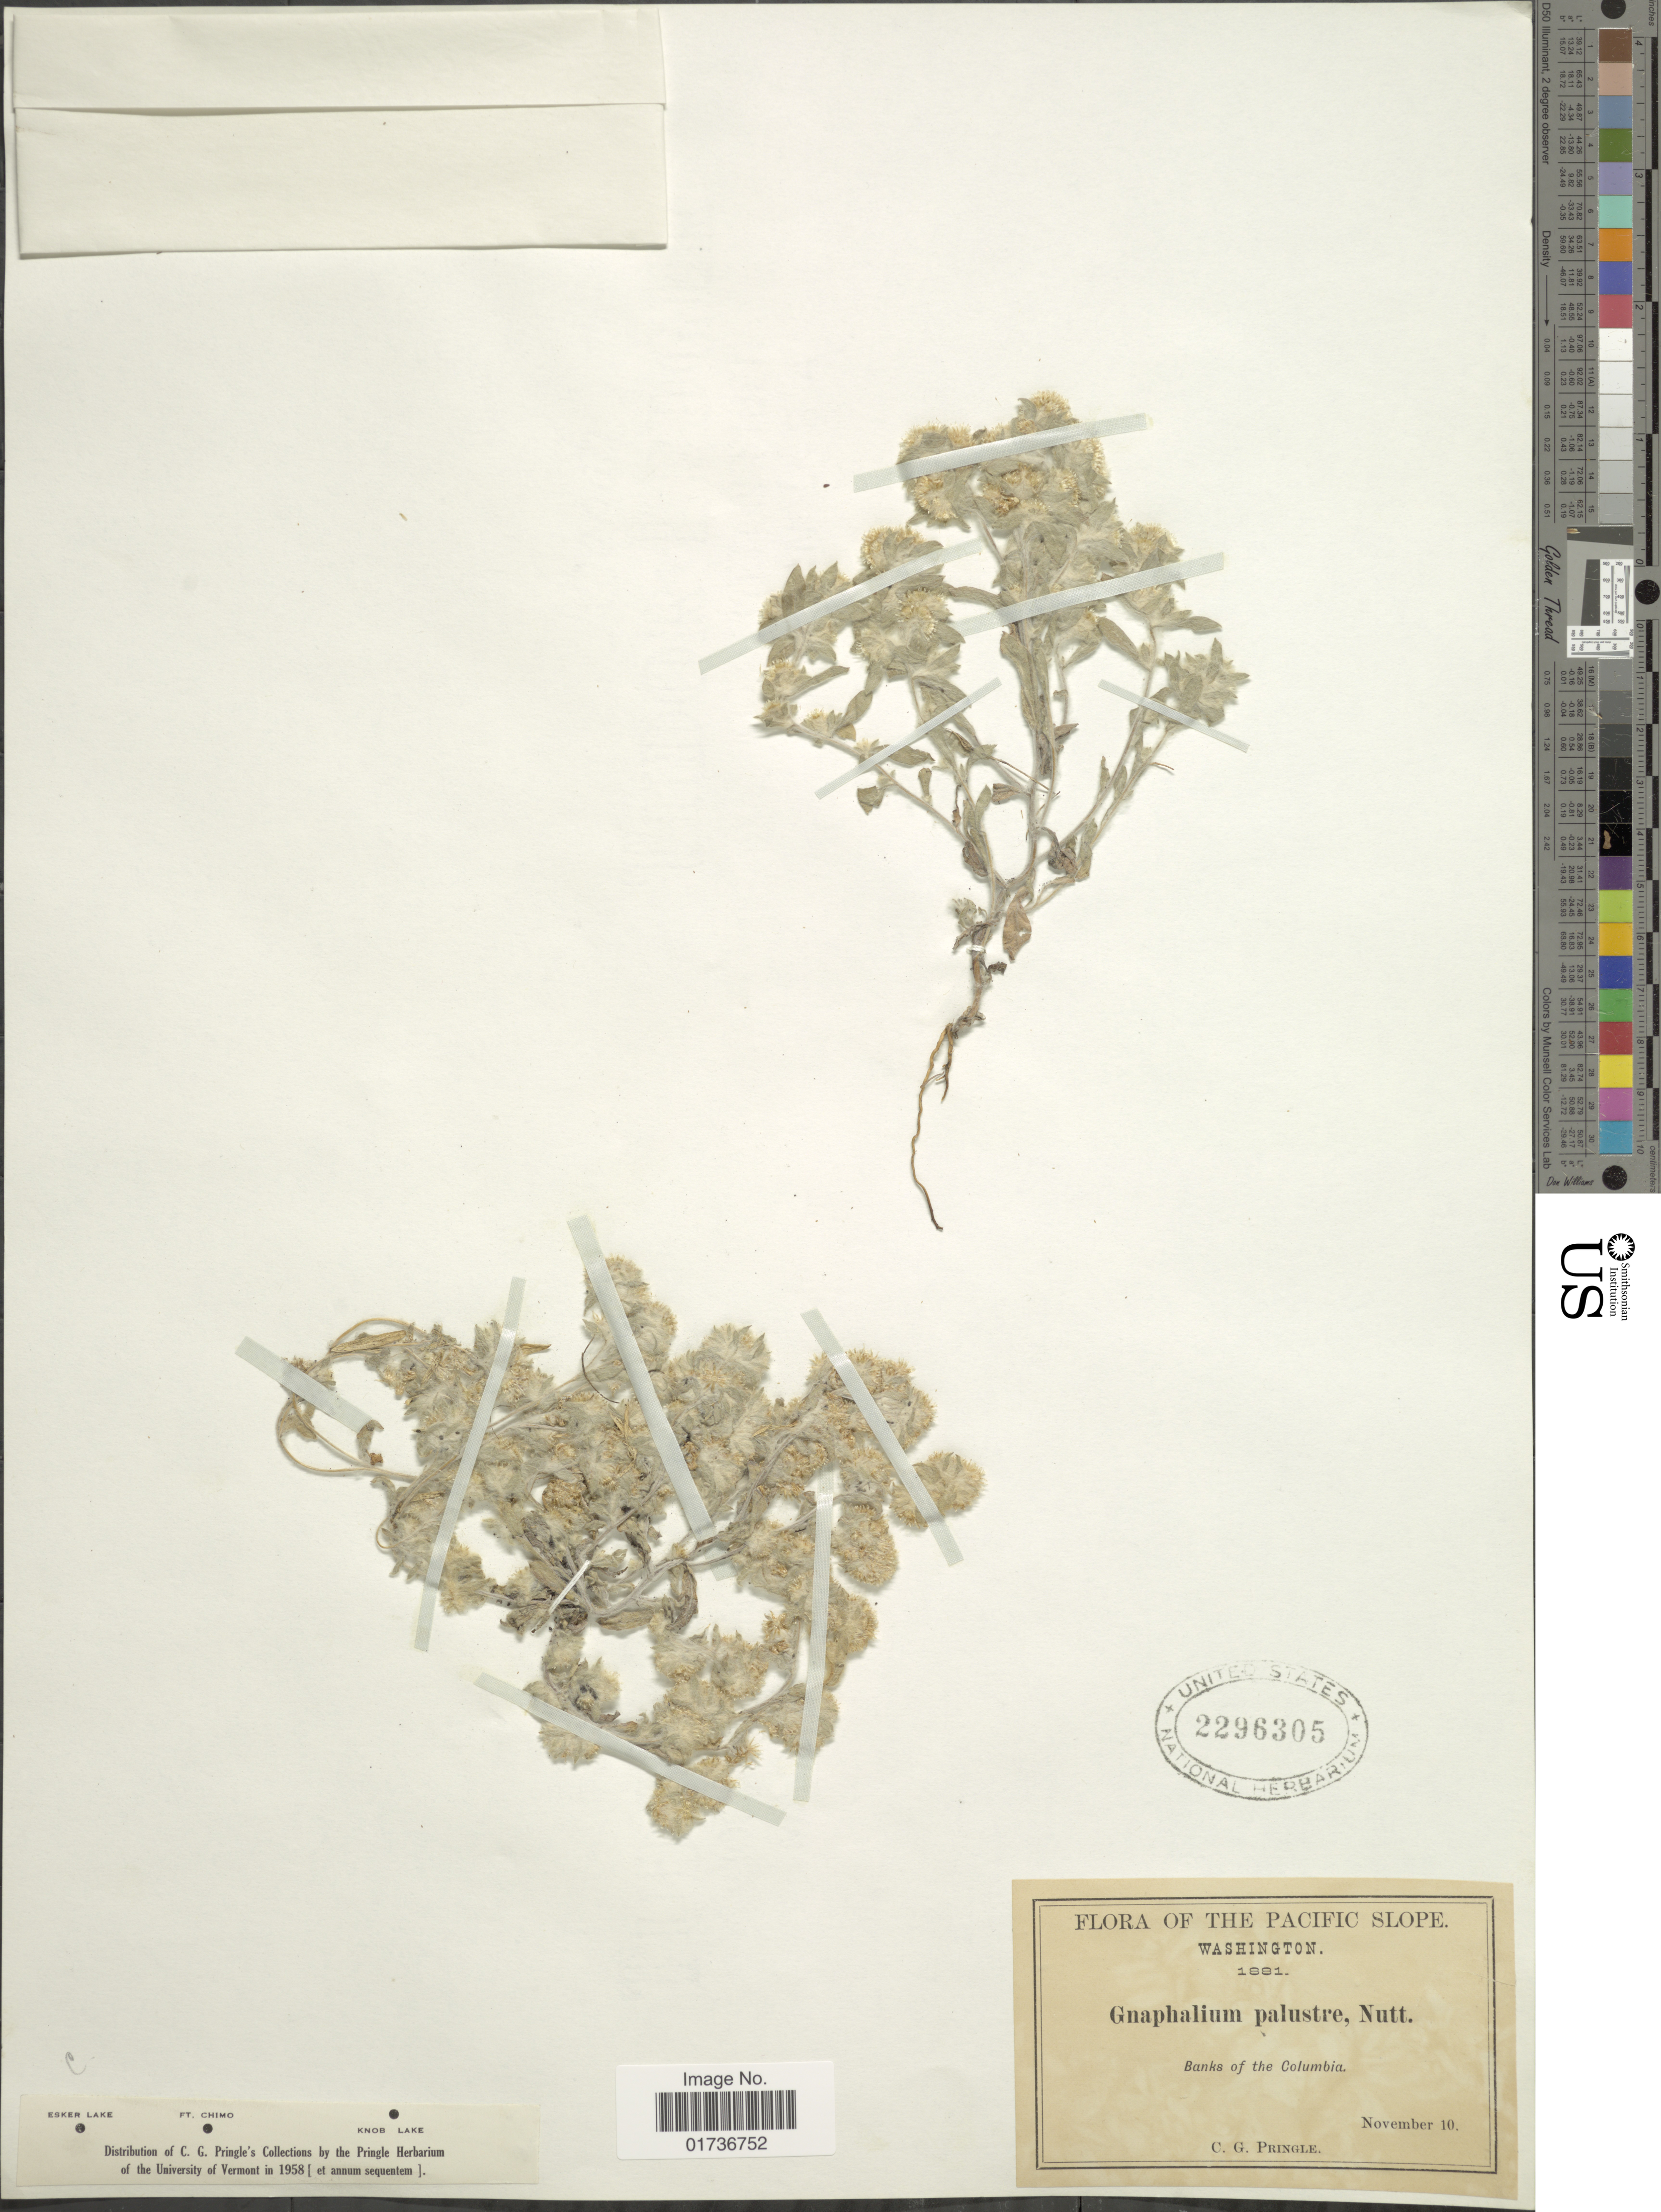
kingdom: Plantae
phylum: Tracheophyta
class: Magnoliopsida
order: Asterales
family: Asteraceae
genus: Gnaphalium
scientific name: Gnaphalium palustre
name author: Nutt.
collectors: C. G. Pringle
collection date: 1881-11-10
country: United States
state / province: Washington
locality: The Pacific Slope, Banks of the Columbia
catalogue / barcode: US 2296305